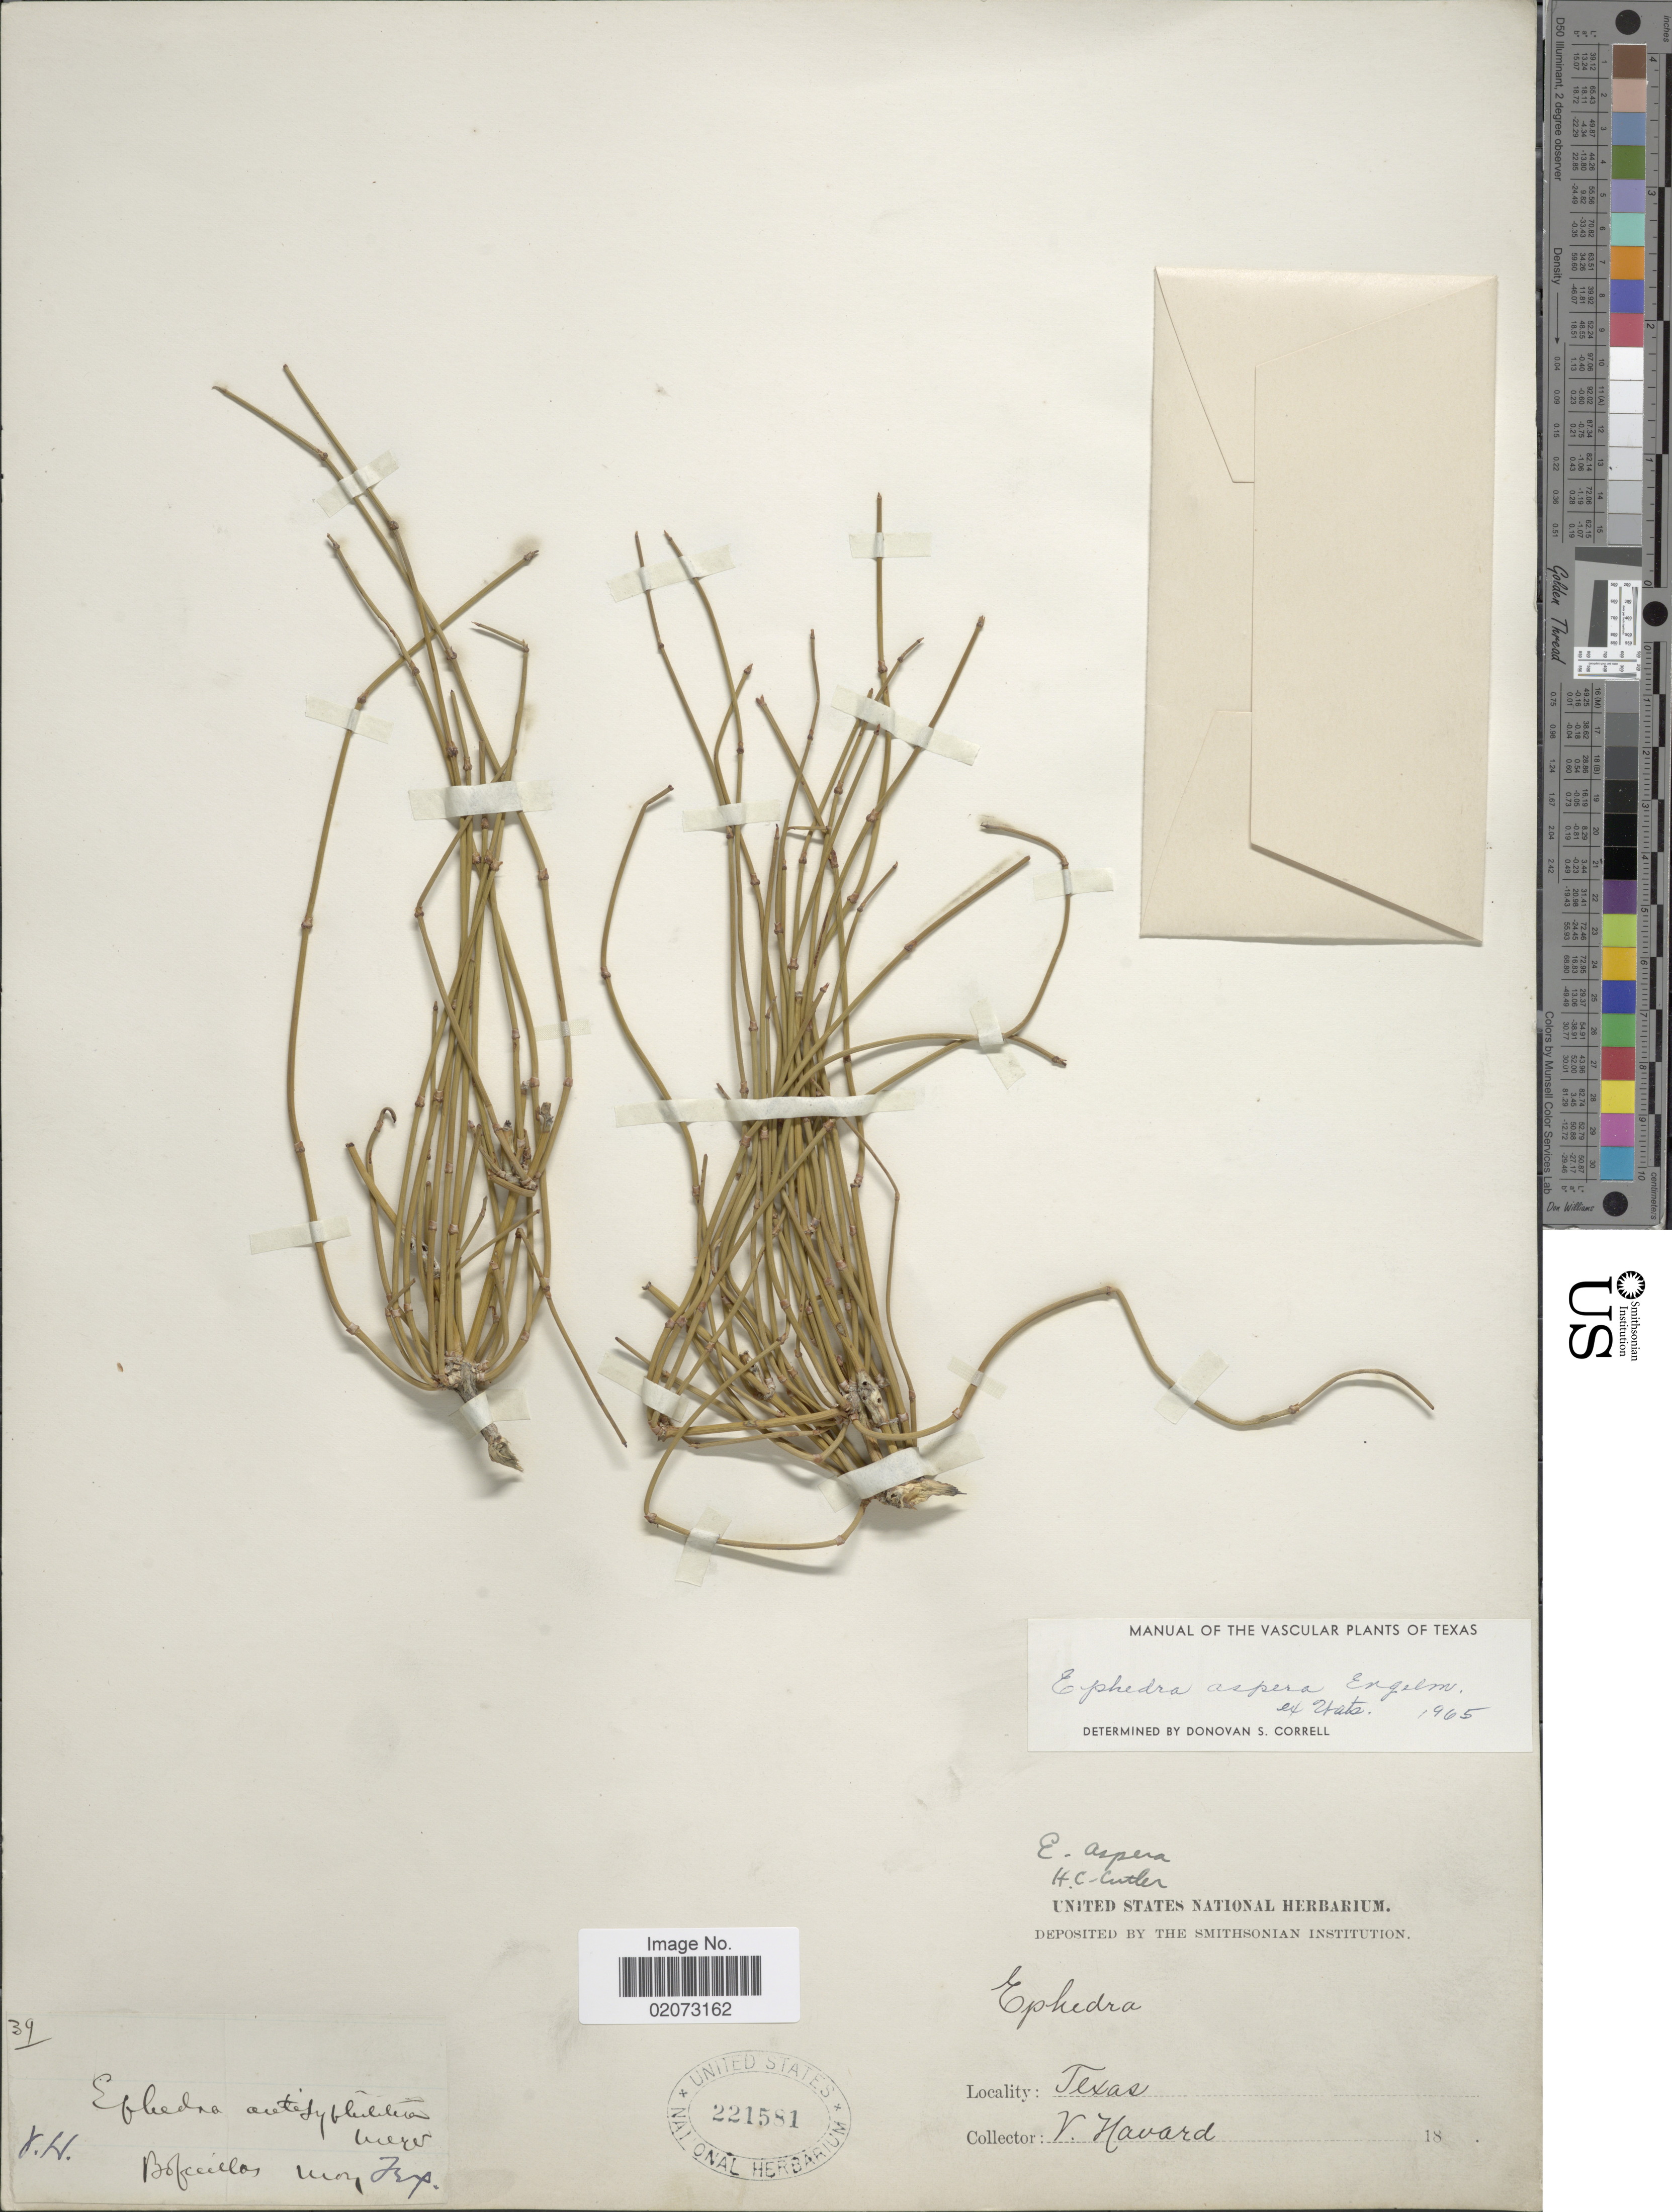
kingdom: Plantae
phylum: Tracheophyta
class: Gnetopsida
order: Ephedrales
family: Ephedraceae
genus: Ephedra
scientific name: Ephedra aspera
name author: Engelm. ex S. Watson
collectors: V. Havard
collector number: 39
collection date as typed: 18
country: United States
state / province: Texas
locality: Bofecillos mon.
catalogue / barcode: US 221581